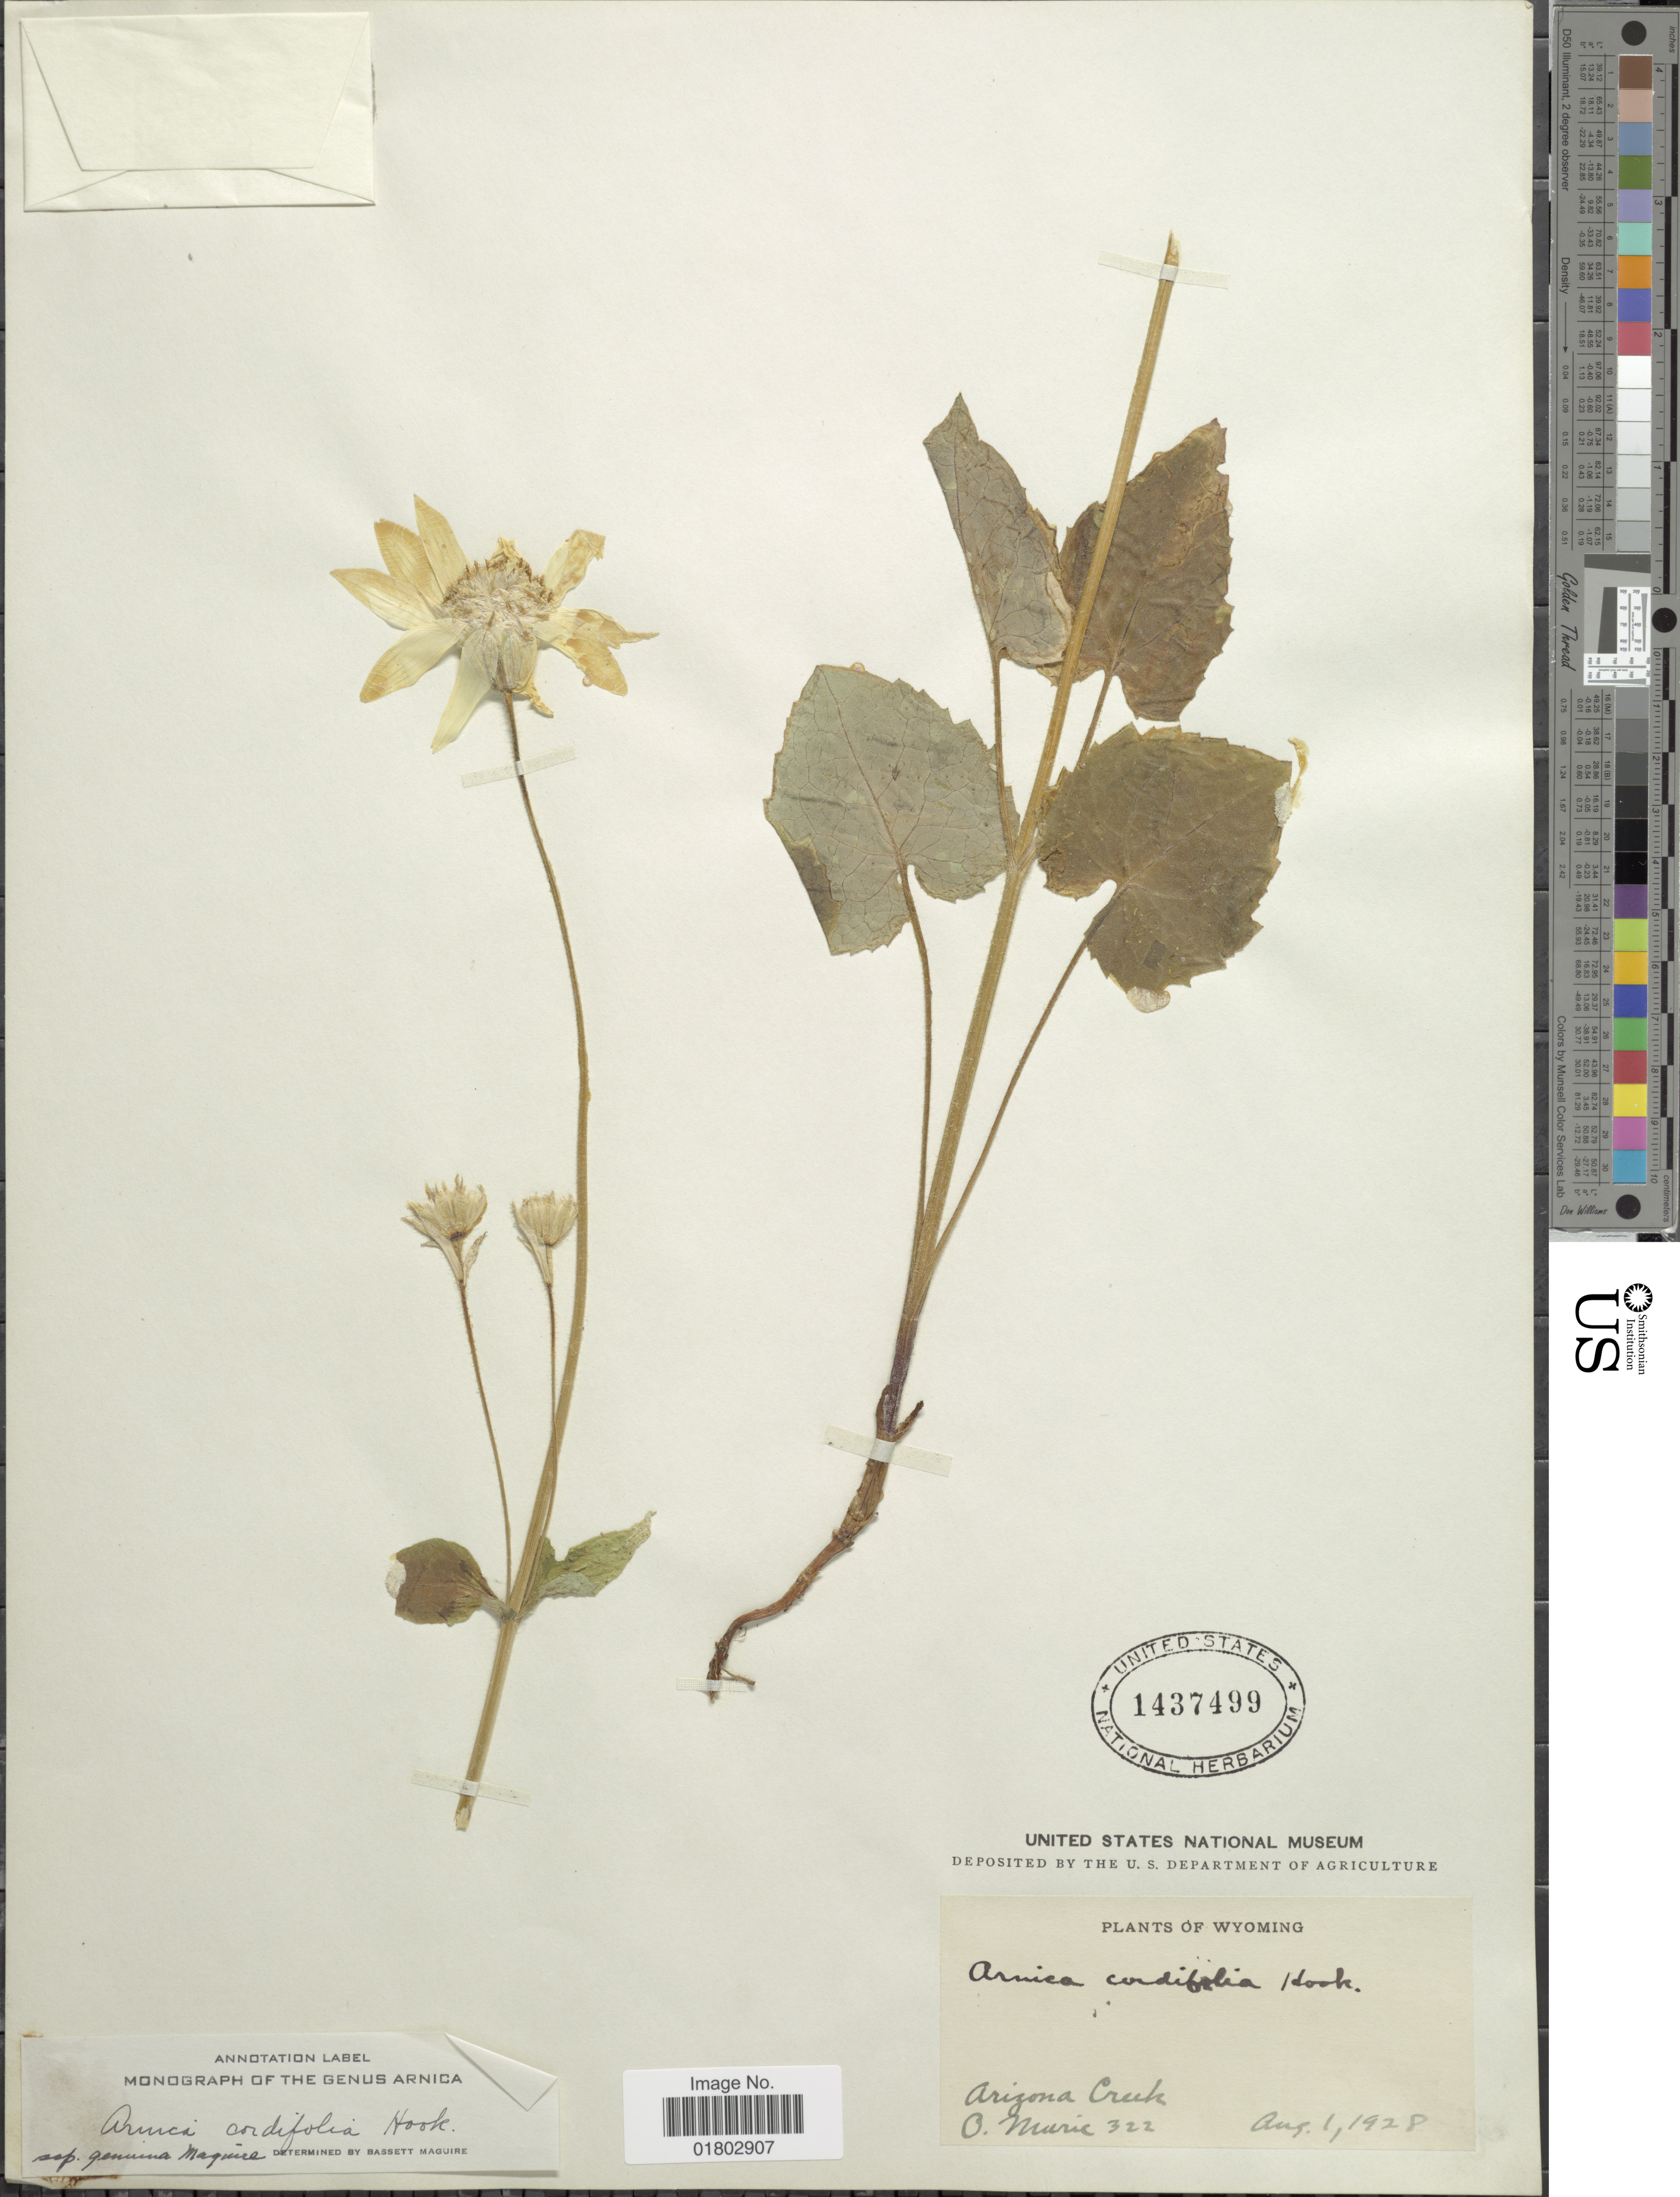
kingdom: Plantae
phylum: Tracheophyta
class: Magnoliopsida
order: Asterales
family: Asteraceae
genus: Arnica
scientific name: Arnica cordifolia subsp. genuina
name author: Maguire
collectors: O. Murie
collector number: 322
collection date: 1928-08-01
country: United States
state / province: Wyoming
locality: Arizona Creek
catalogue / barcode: US 1437499